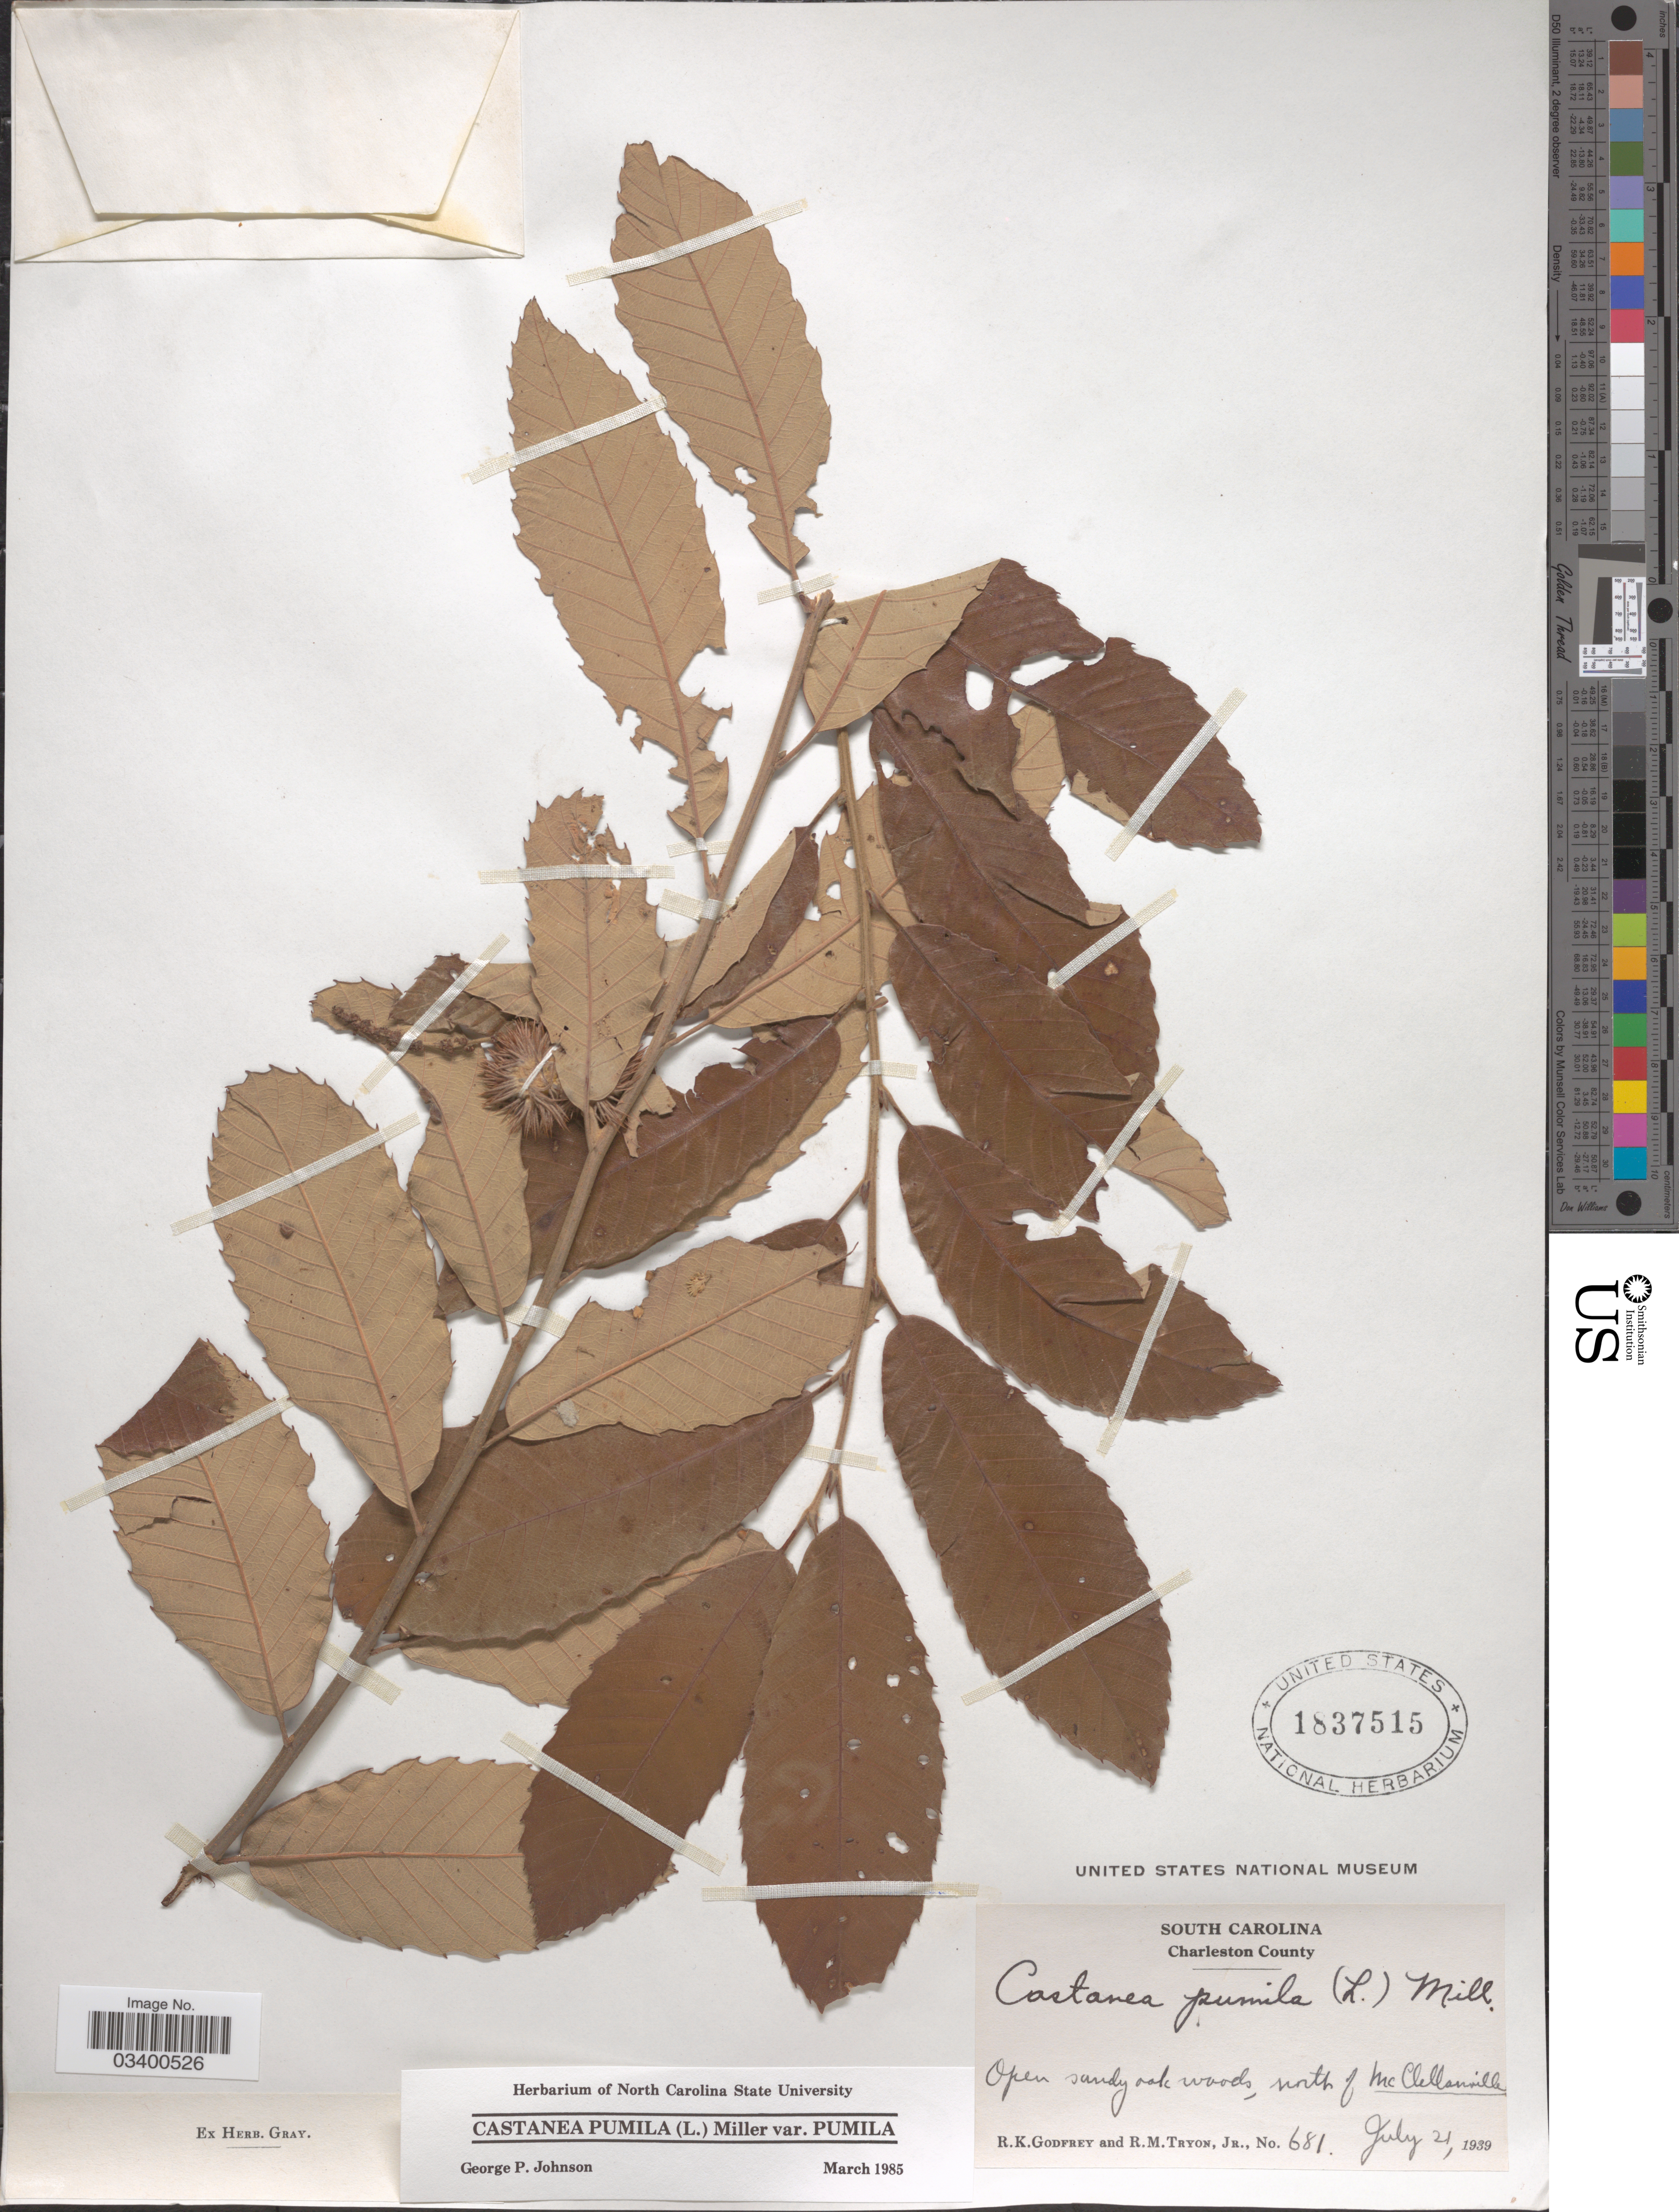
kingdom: Plantae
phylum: Tracheophyta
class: Magnoliopsida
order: Fagales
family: Fagaceae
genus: Castanea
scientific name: Castanea pumila var. pumila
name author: (L.) Mill.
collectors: R. K. Godfrey & R. Tryon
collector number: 681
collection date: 1939-07-21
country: United States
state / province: South Carolina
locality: Charleston County. North of McClellanville.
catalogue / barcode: US 1837515